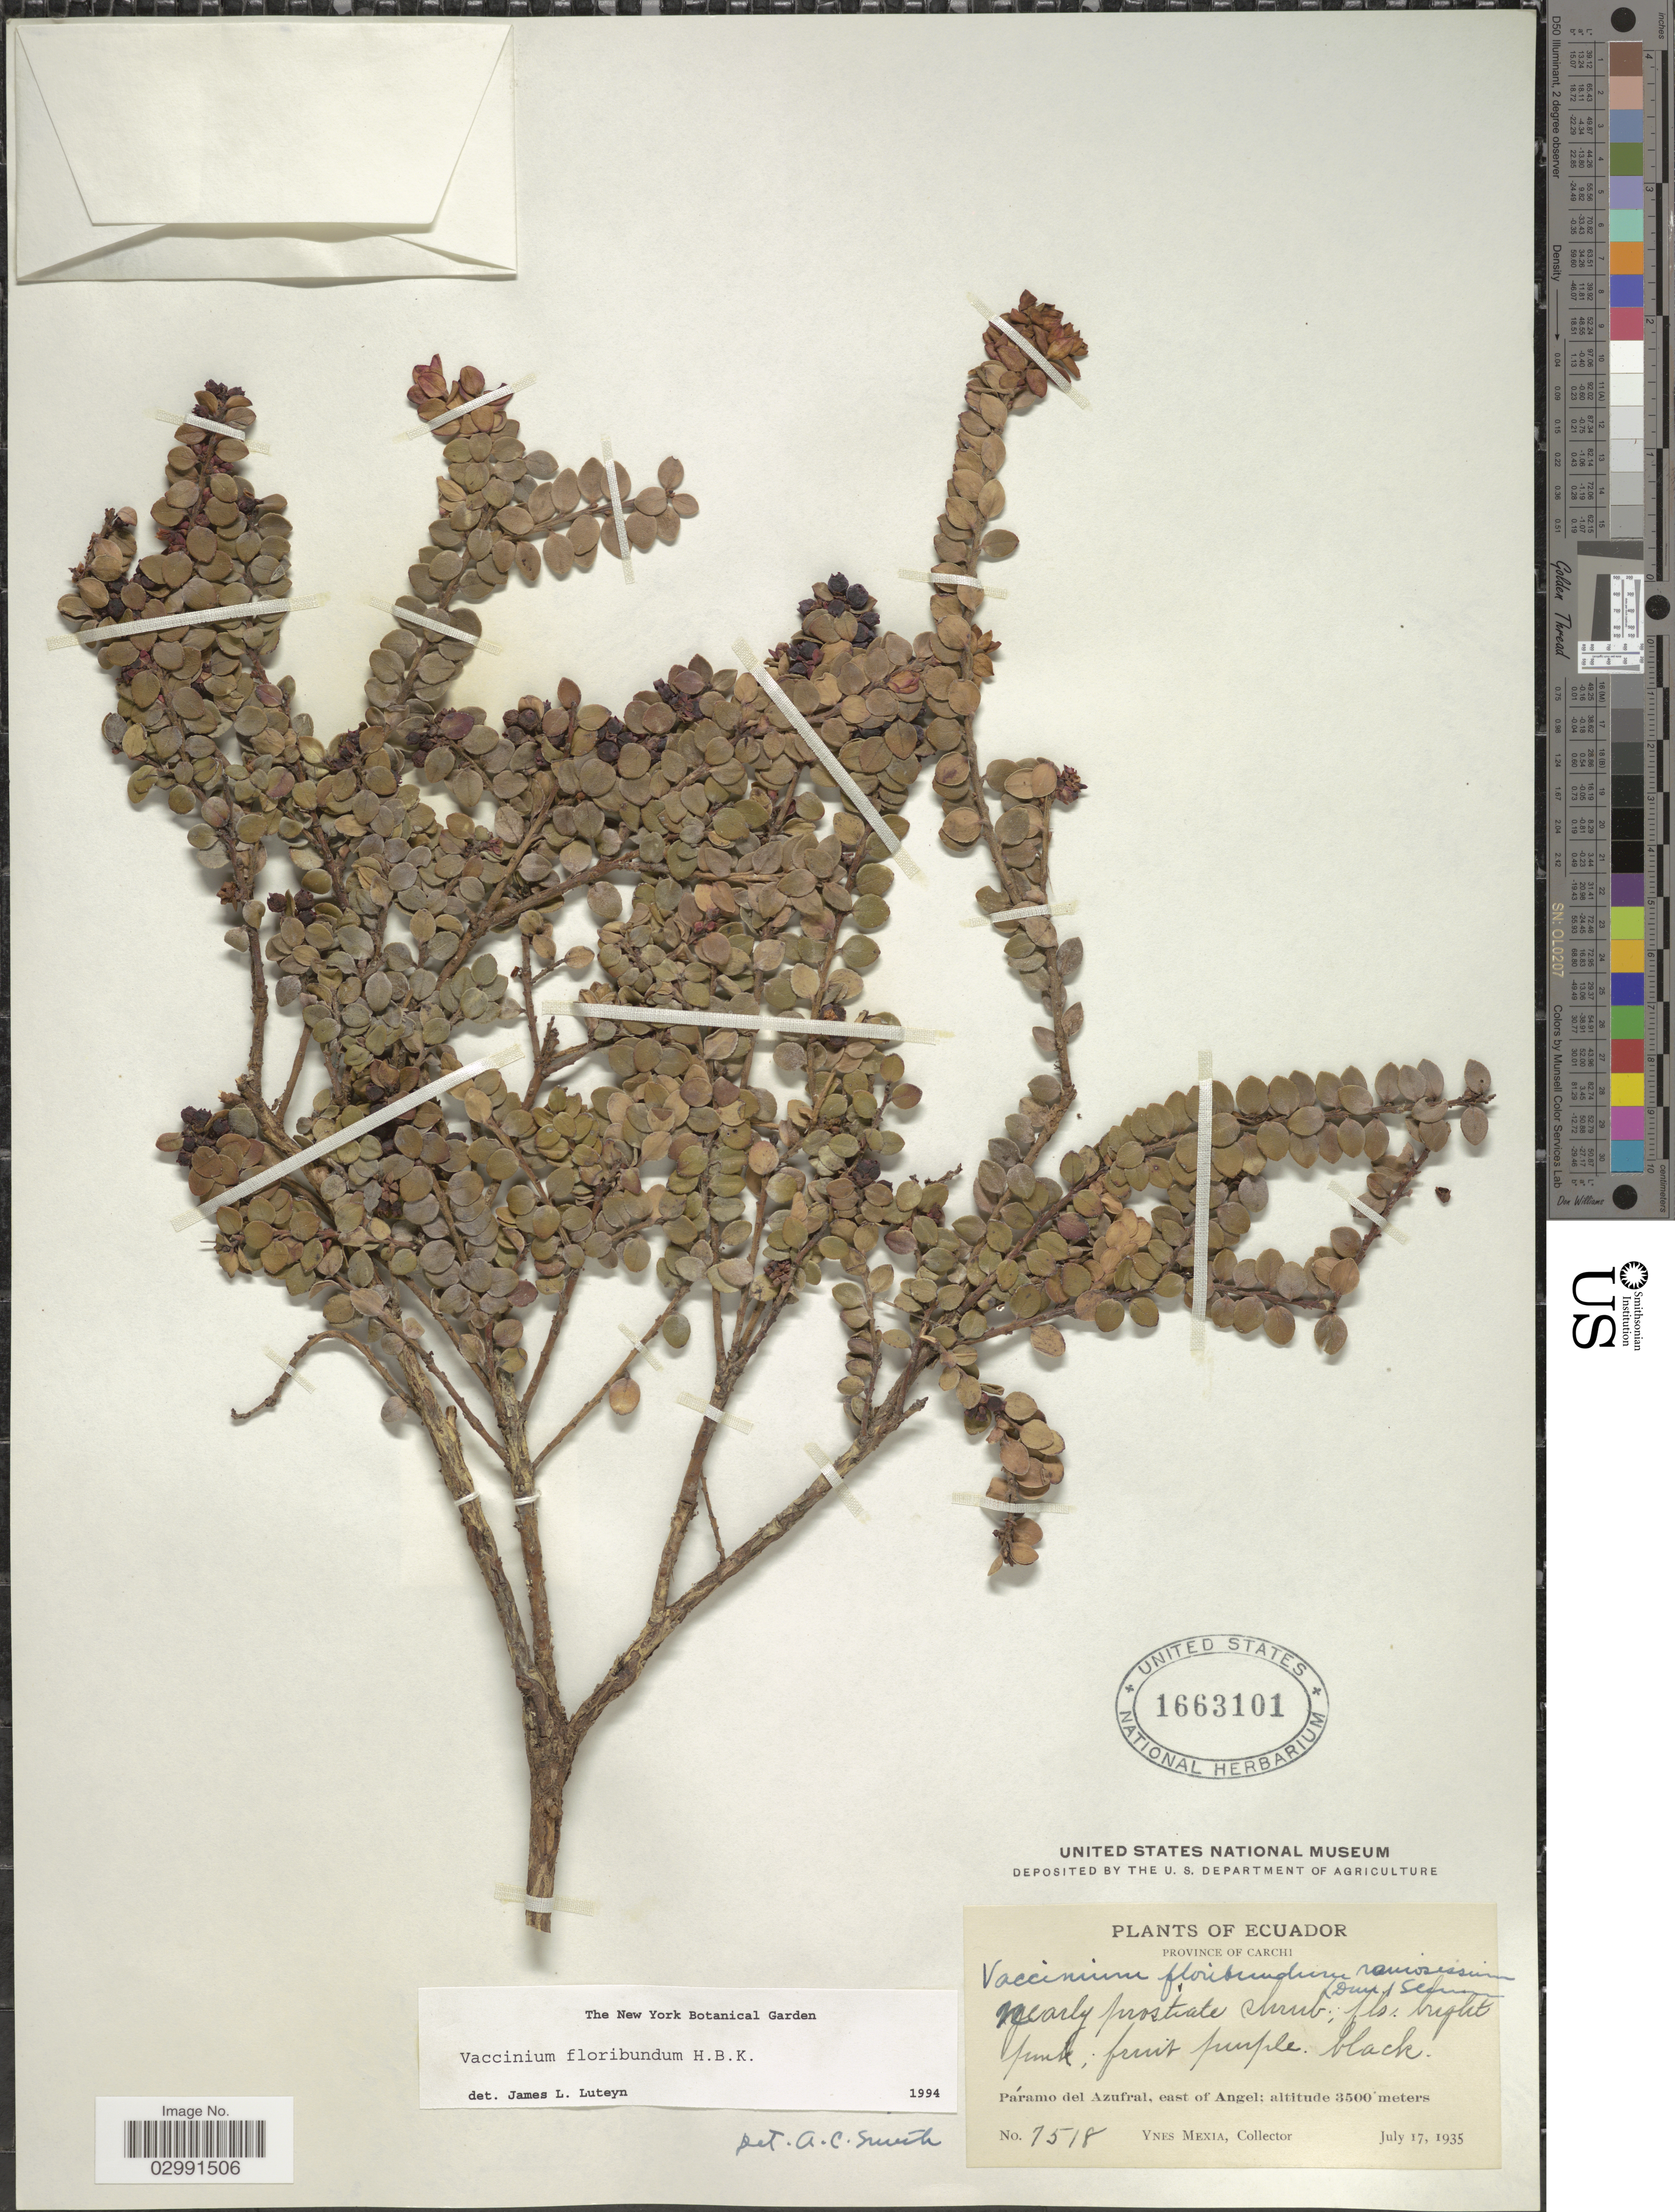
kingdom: Plantae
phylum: Tracheophyta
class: Magnoliopsida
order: Ericales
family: Ericaceae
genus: Vaccinium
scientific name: Vaccinium floribundum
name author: Kunth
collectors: Y. Mexia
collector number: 7518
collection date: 1935-07-17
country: Ecuador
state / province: Carchi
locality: Páramo del Azufral, east of Angel.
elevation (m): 3500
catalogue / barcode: US 1663101